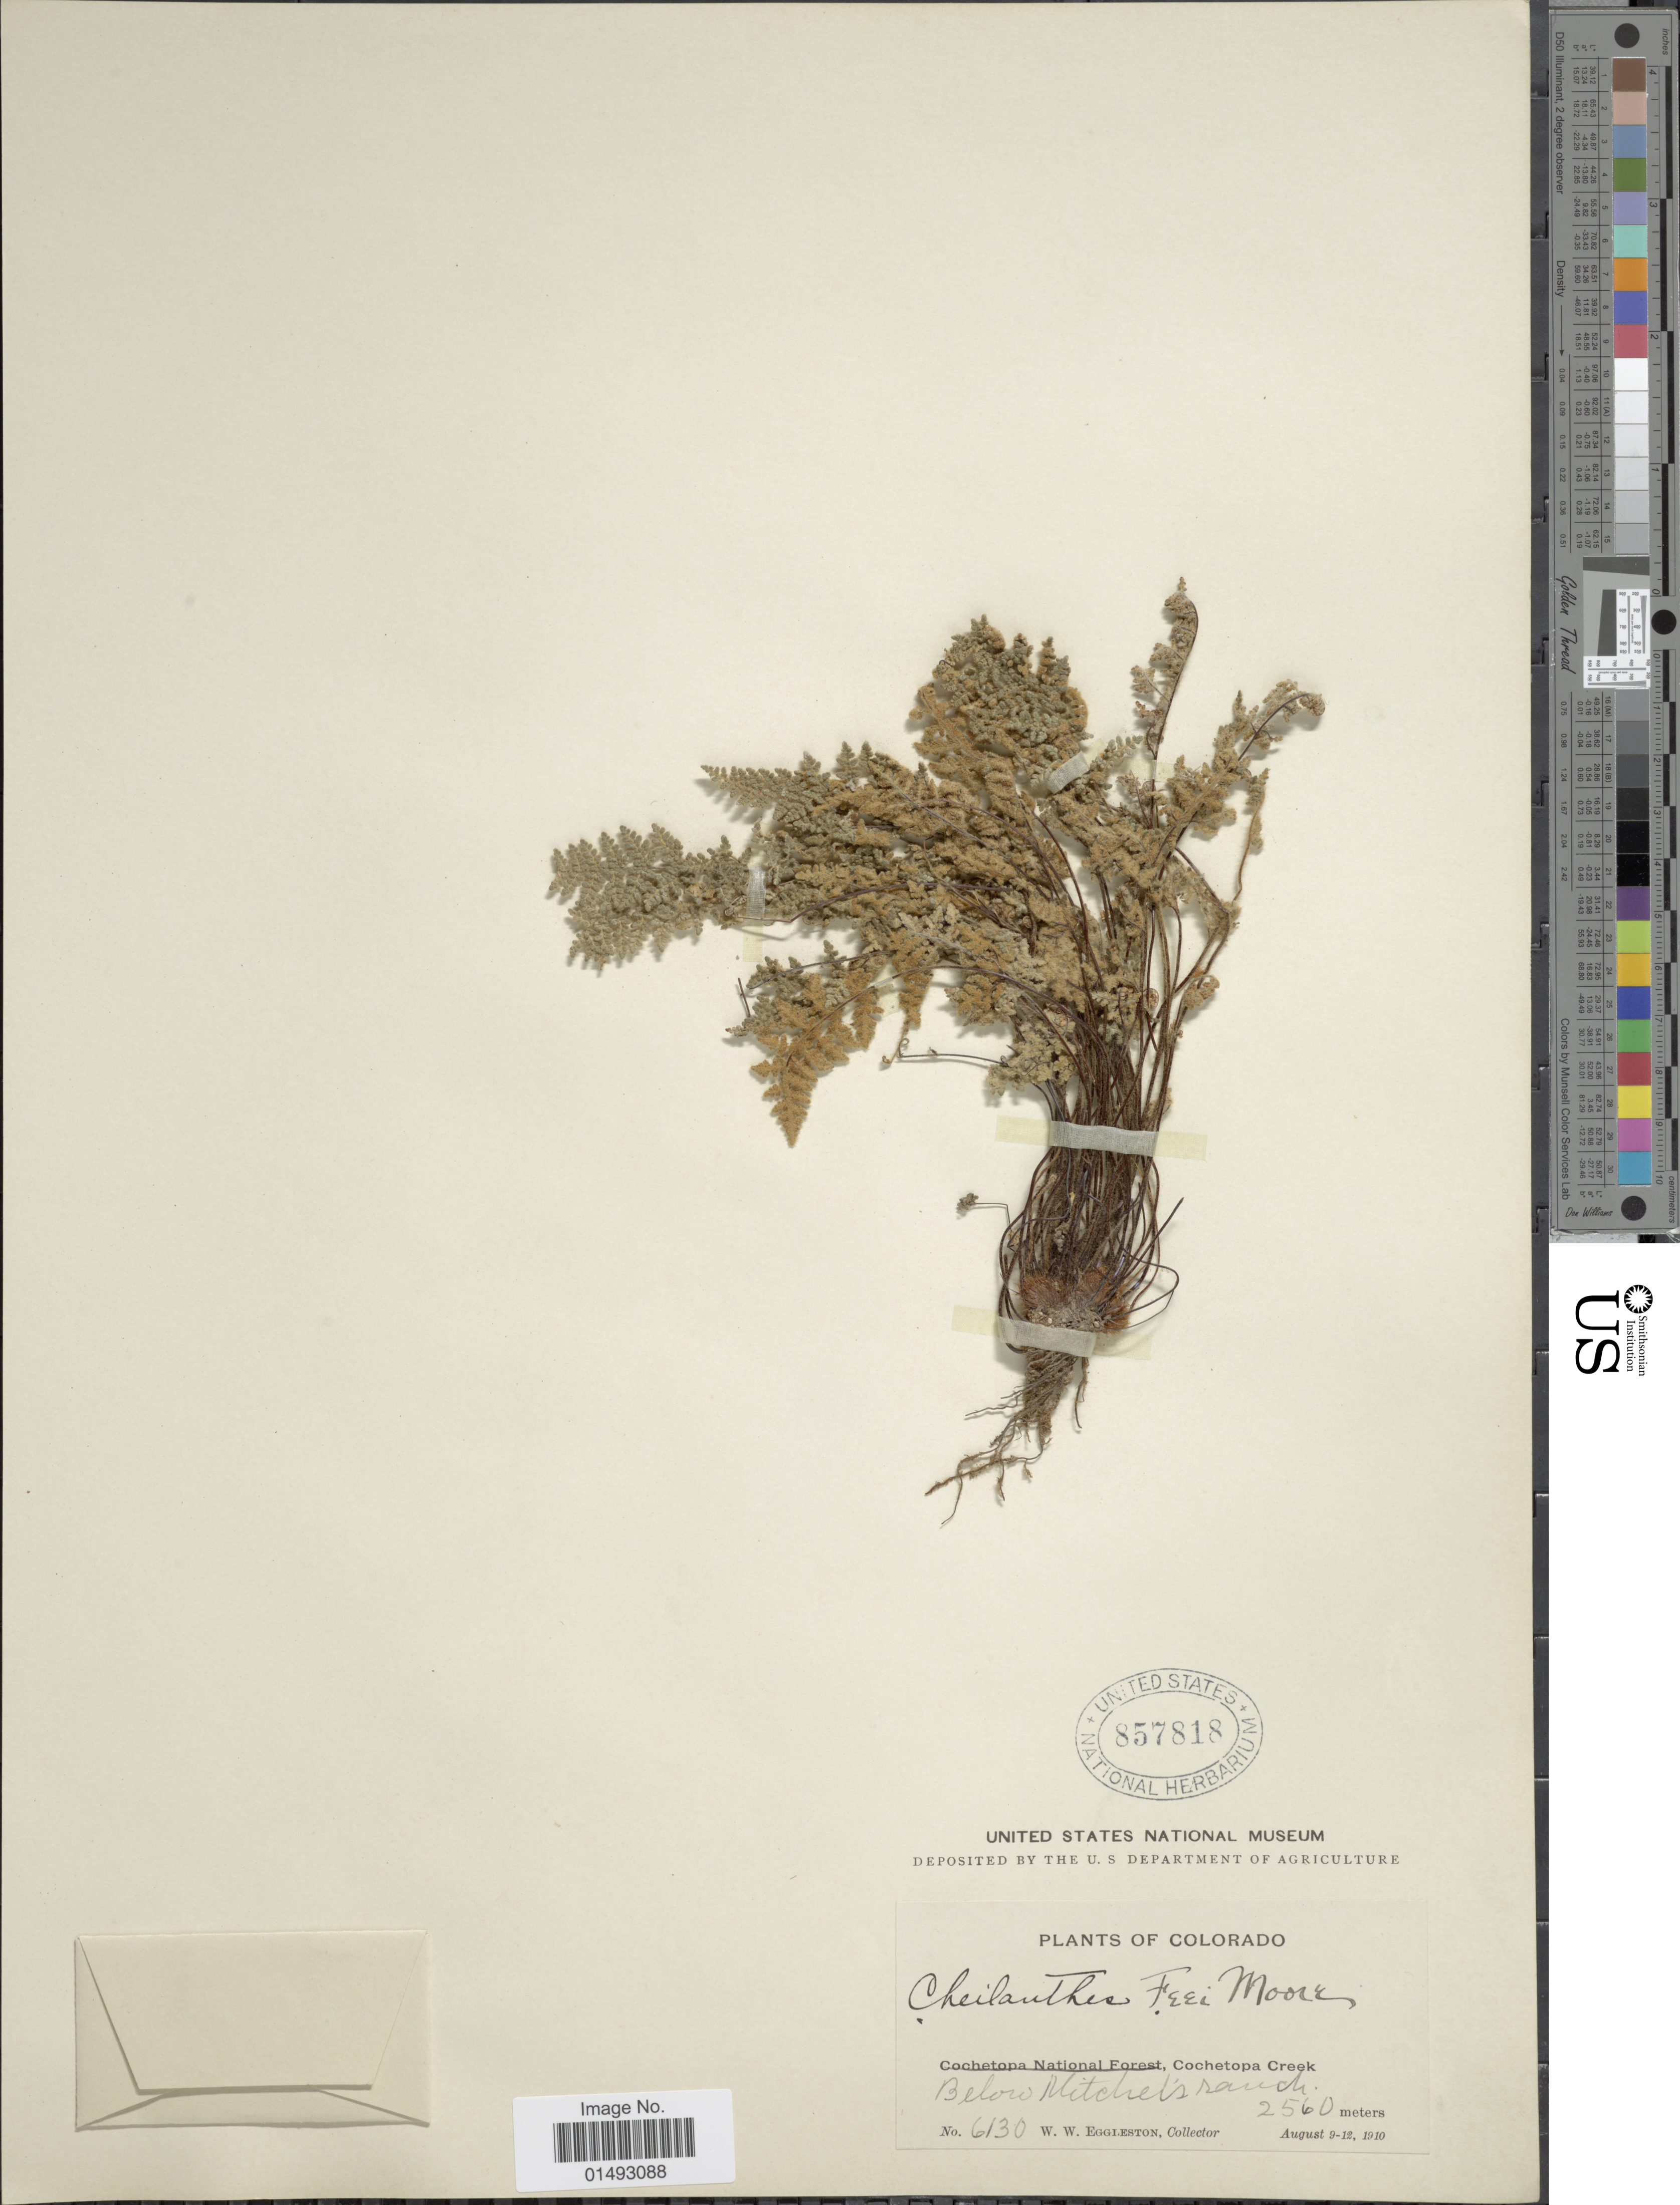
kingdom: Plantae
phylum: Tracheophyta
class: Polypodiopsida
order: Polypodiales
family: Pteridaceae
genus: Myriopteris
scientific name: Myriopteris gracilis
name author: Fée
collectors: W. W. Eggleston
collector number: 6130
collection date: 1910-08-09/1910-08-12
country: United States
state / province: Colorado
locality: Below MItchel's Ranch, Cochetopa Creek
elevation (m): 2560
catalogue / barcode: US 857818